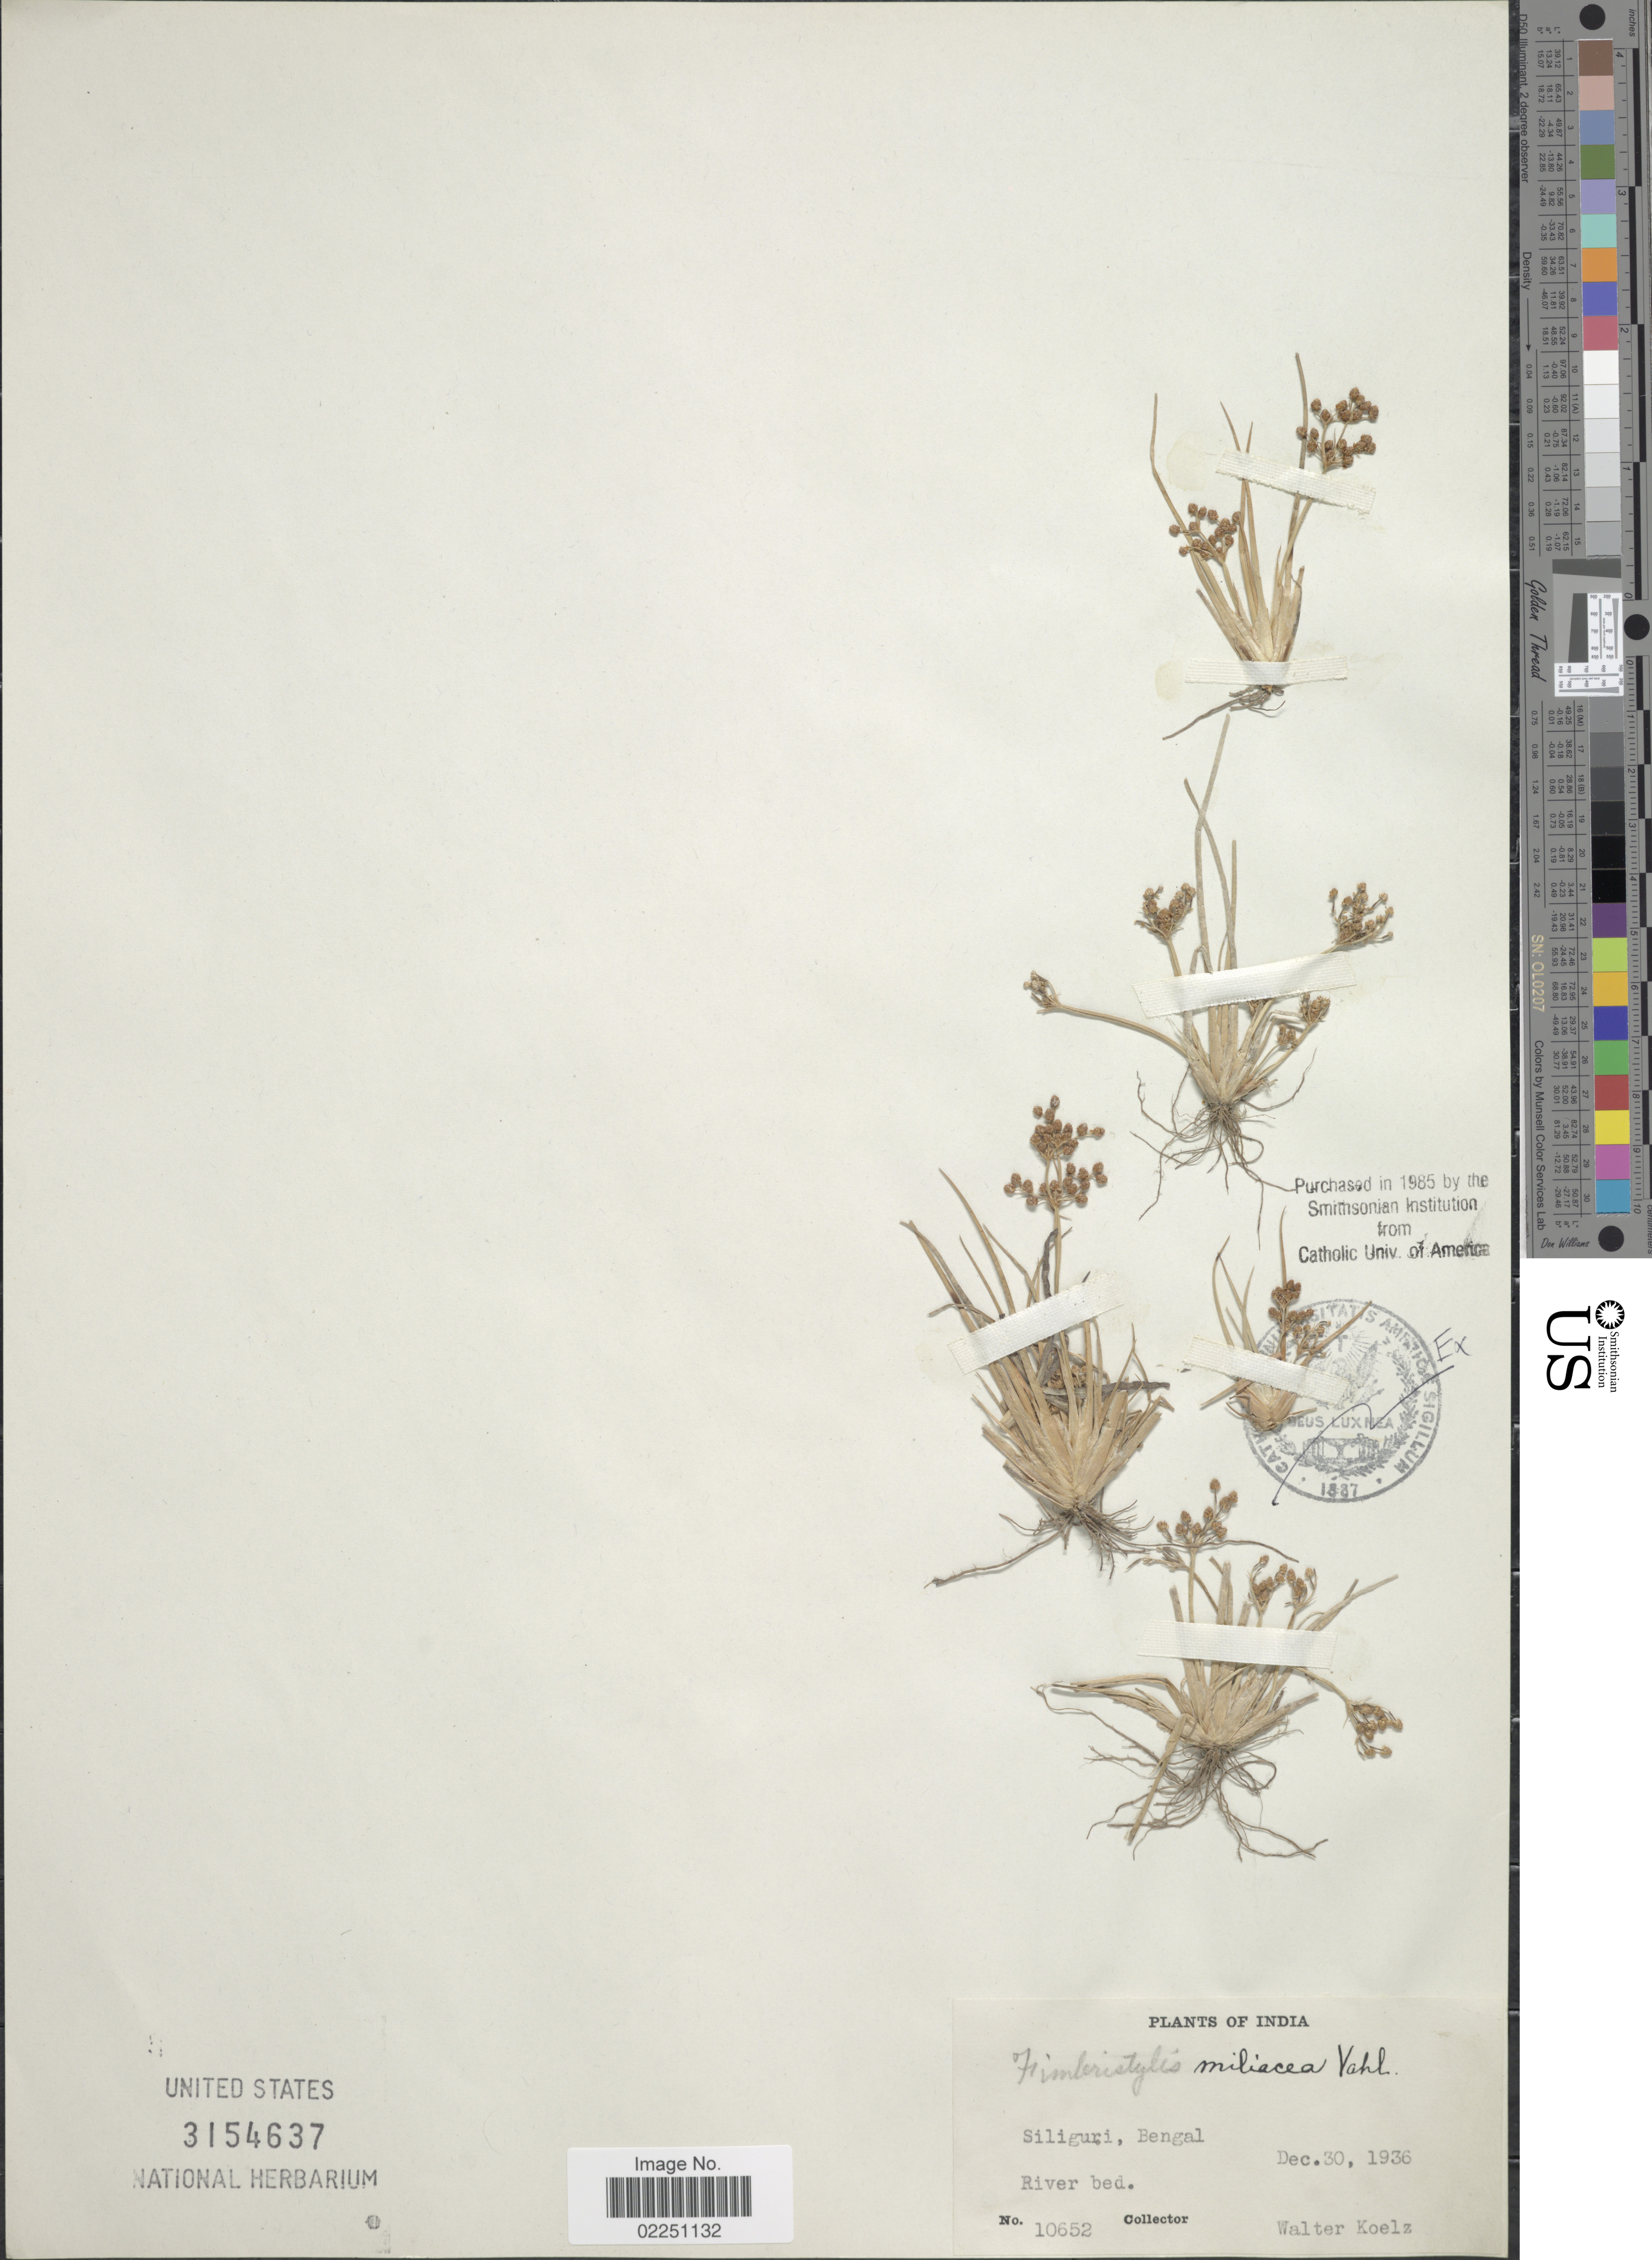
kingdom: Plantae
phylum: Tracheophyta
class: Liliopsida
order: Poales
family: Cyperaceae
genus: Fimbristylis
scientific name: Fimbristylis littoralis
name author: Gaudich.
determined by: Strong, M. T., (US), Smithsonian Institution - National Museum of Natural History (UNITED STATES)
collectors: W. N. Koelz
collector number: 10652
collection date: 1936-12-30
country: India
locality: Siliguri, Bengal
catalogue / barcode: US 3154637